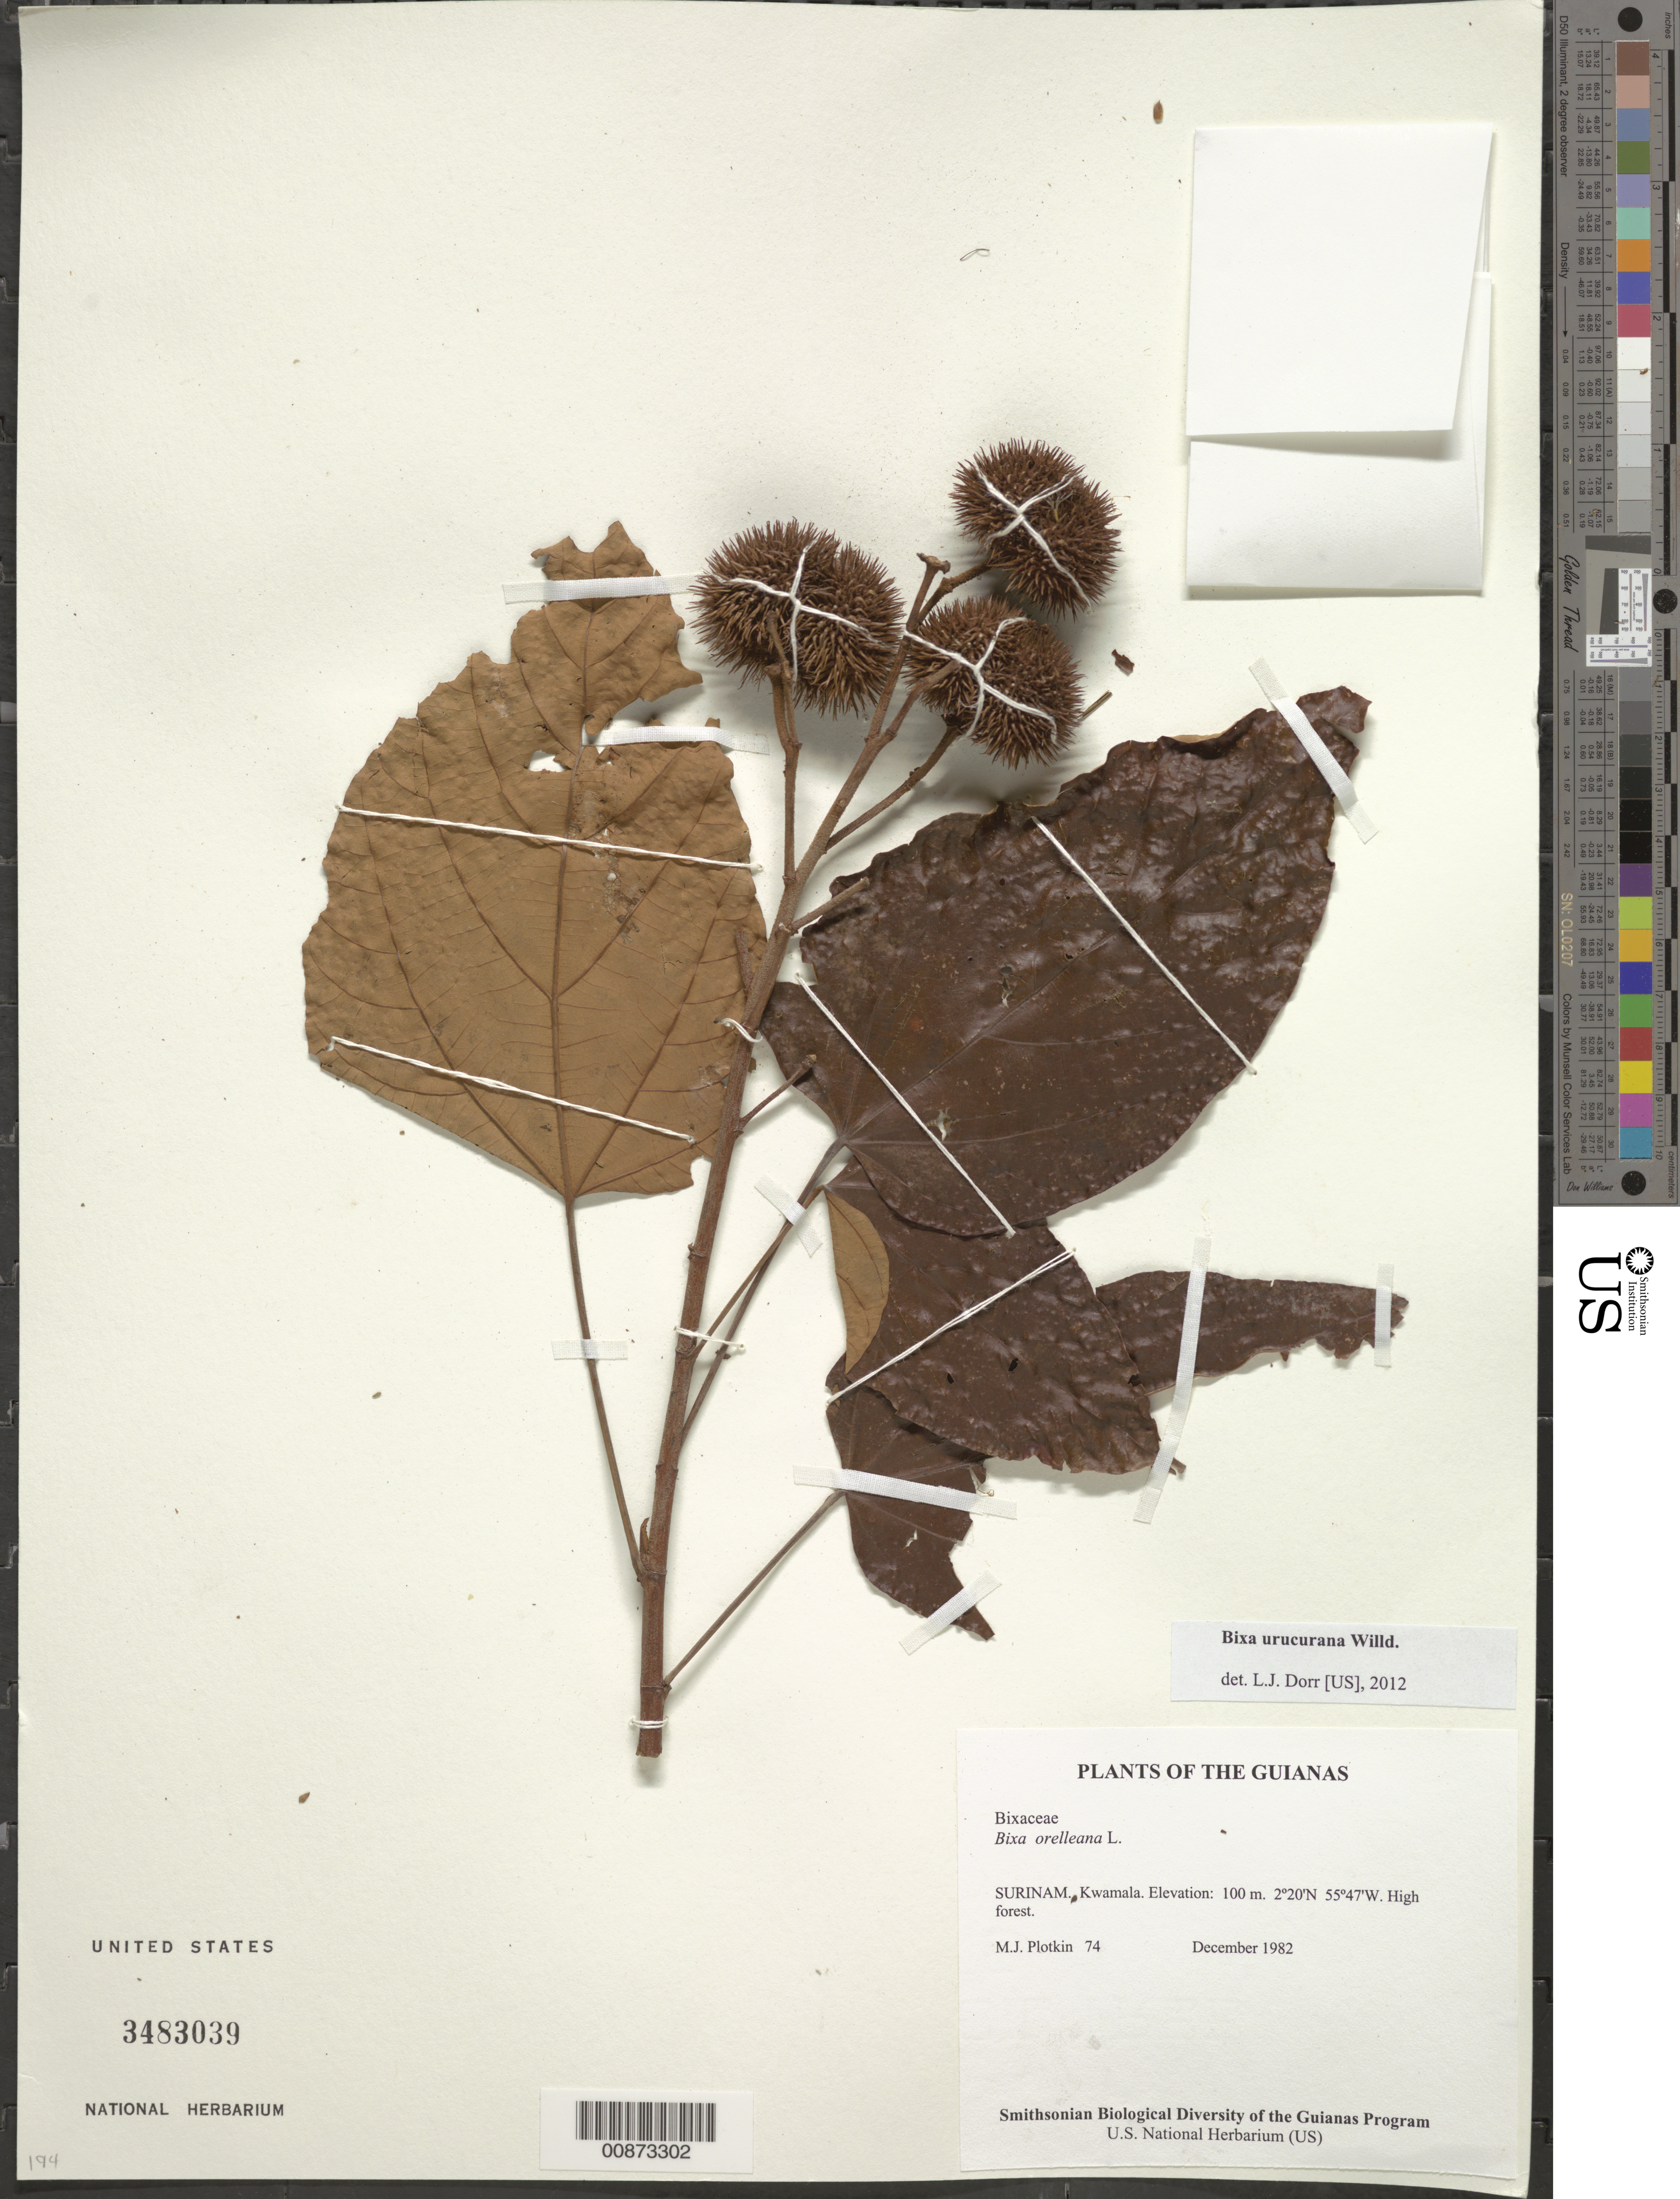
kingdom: Plantae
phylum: Tracheophyta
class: Magnoliopsida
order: Malvales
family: Bixaceae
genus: Bixa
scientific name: Bixa urucurana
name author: Willd.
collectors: M. Plotkin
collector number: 74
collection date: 1982-12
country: Suriname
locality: The Guianas, Kwamala.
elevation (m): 100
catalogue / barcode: US 3483039